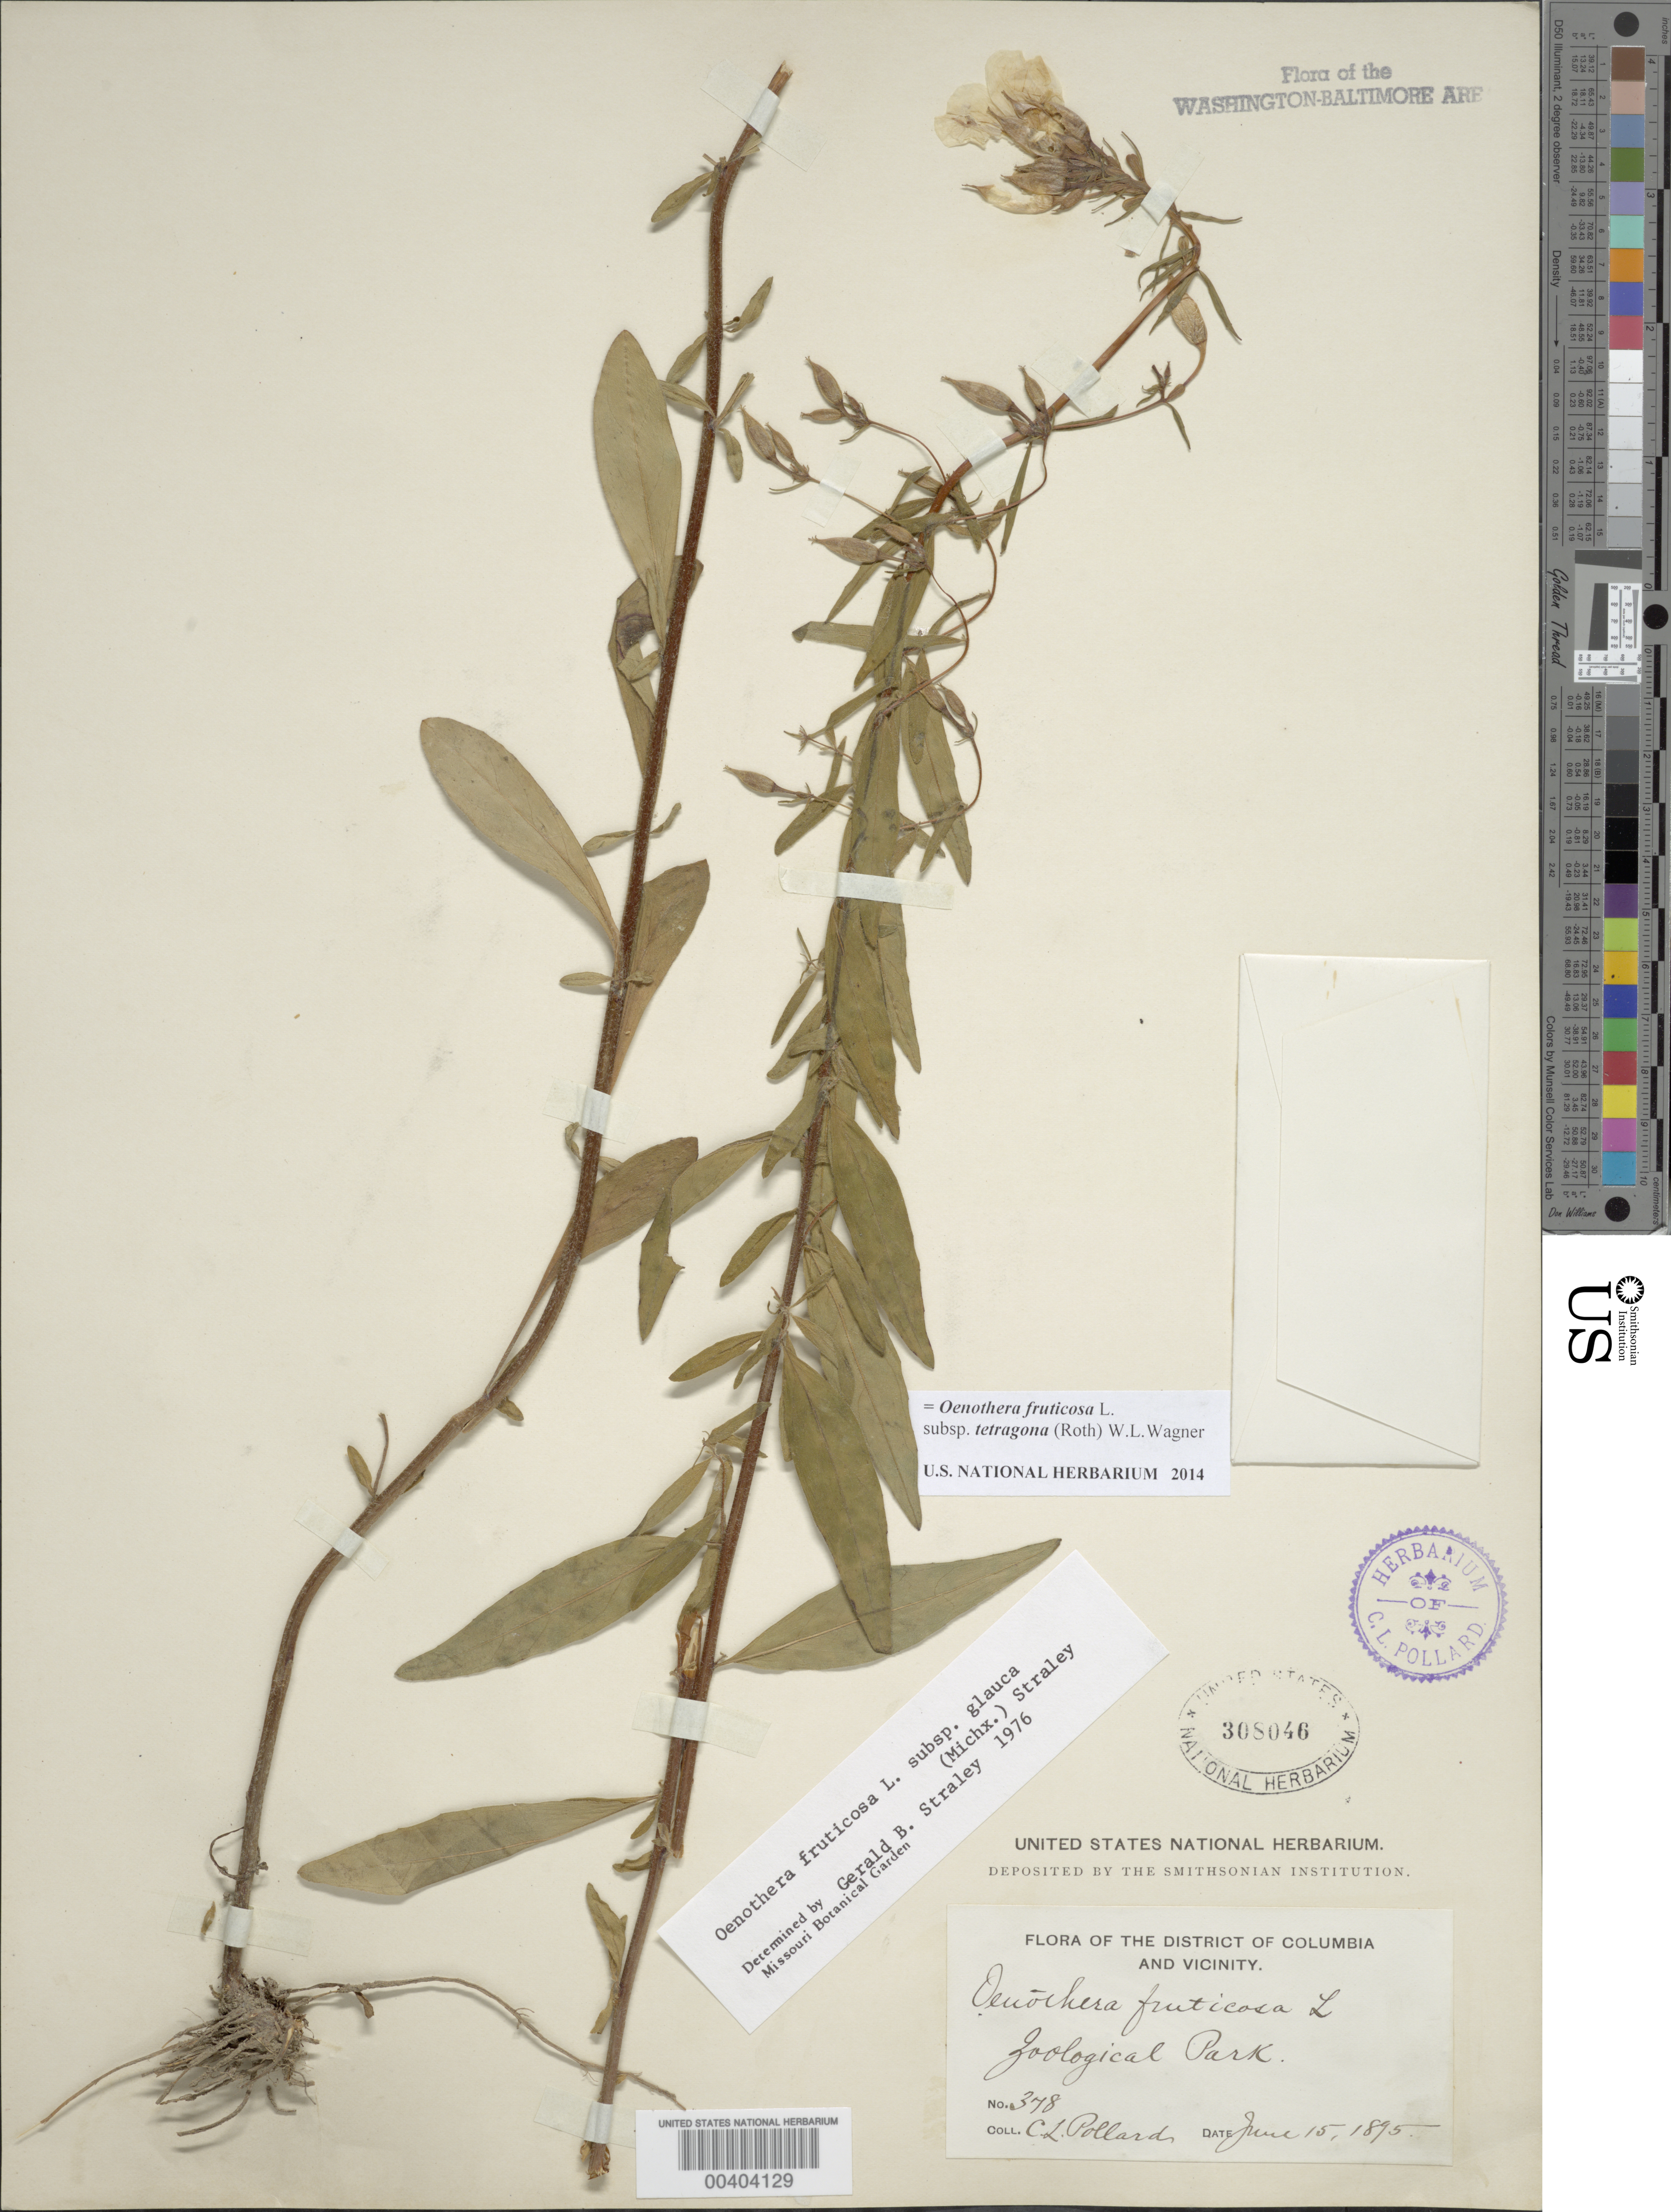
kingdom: Plantae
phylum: Tracheophyta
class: Magnoliopsida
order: Myrtales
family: Onagraceae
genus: Oenothera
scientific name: Oenothera fruticosa subsp. tetragona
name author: (Roth) W.L. Wagner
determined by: Wagner, W. L., (BOT), Smithsonian Institution - National Museum of Natural History (UNITED STATES)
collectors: C. L. Pollard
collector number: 378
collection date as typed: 15 Jun 1895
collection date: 1895-06-15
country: United States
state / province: District of Columbia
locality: Zoological Park Rock Creek Park and Vicinity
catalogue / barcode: US 308046